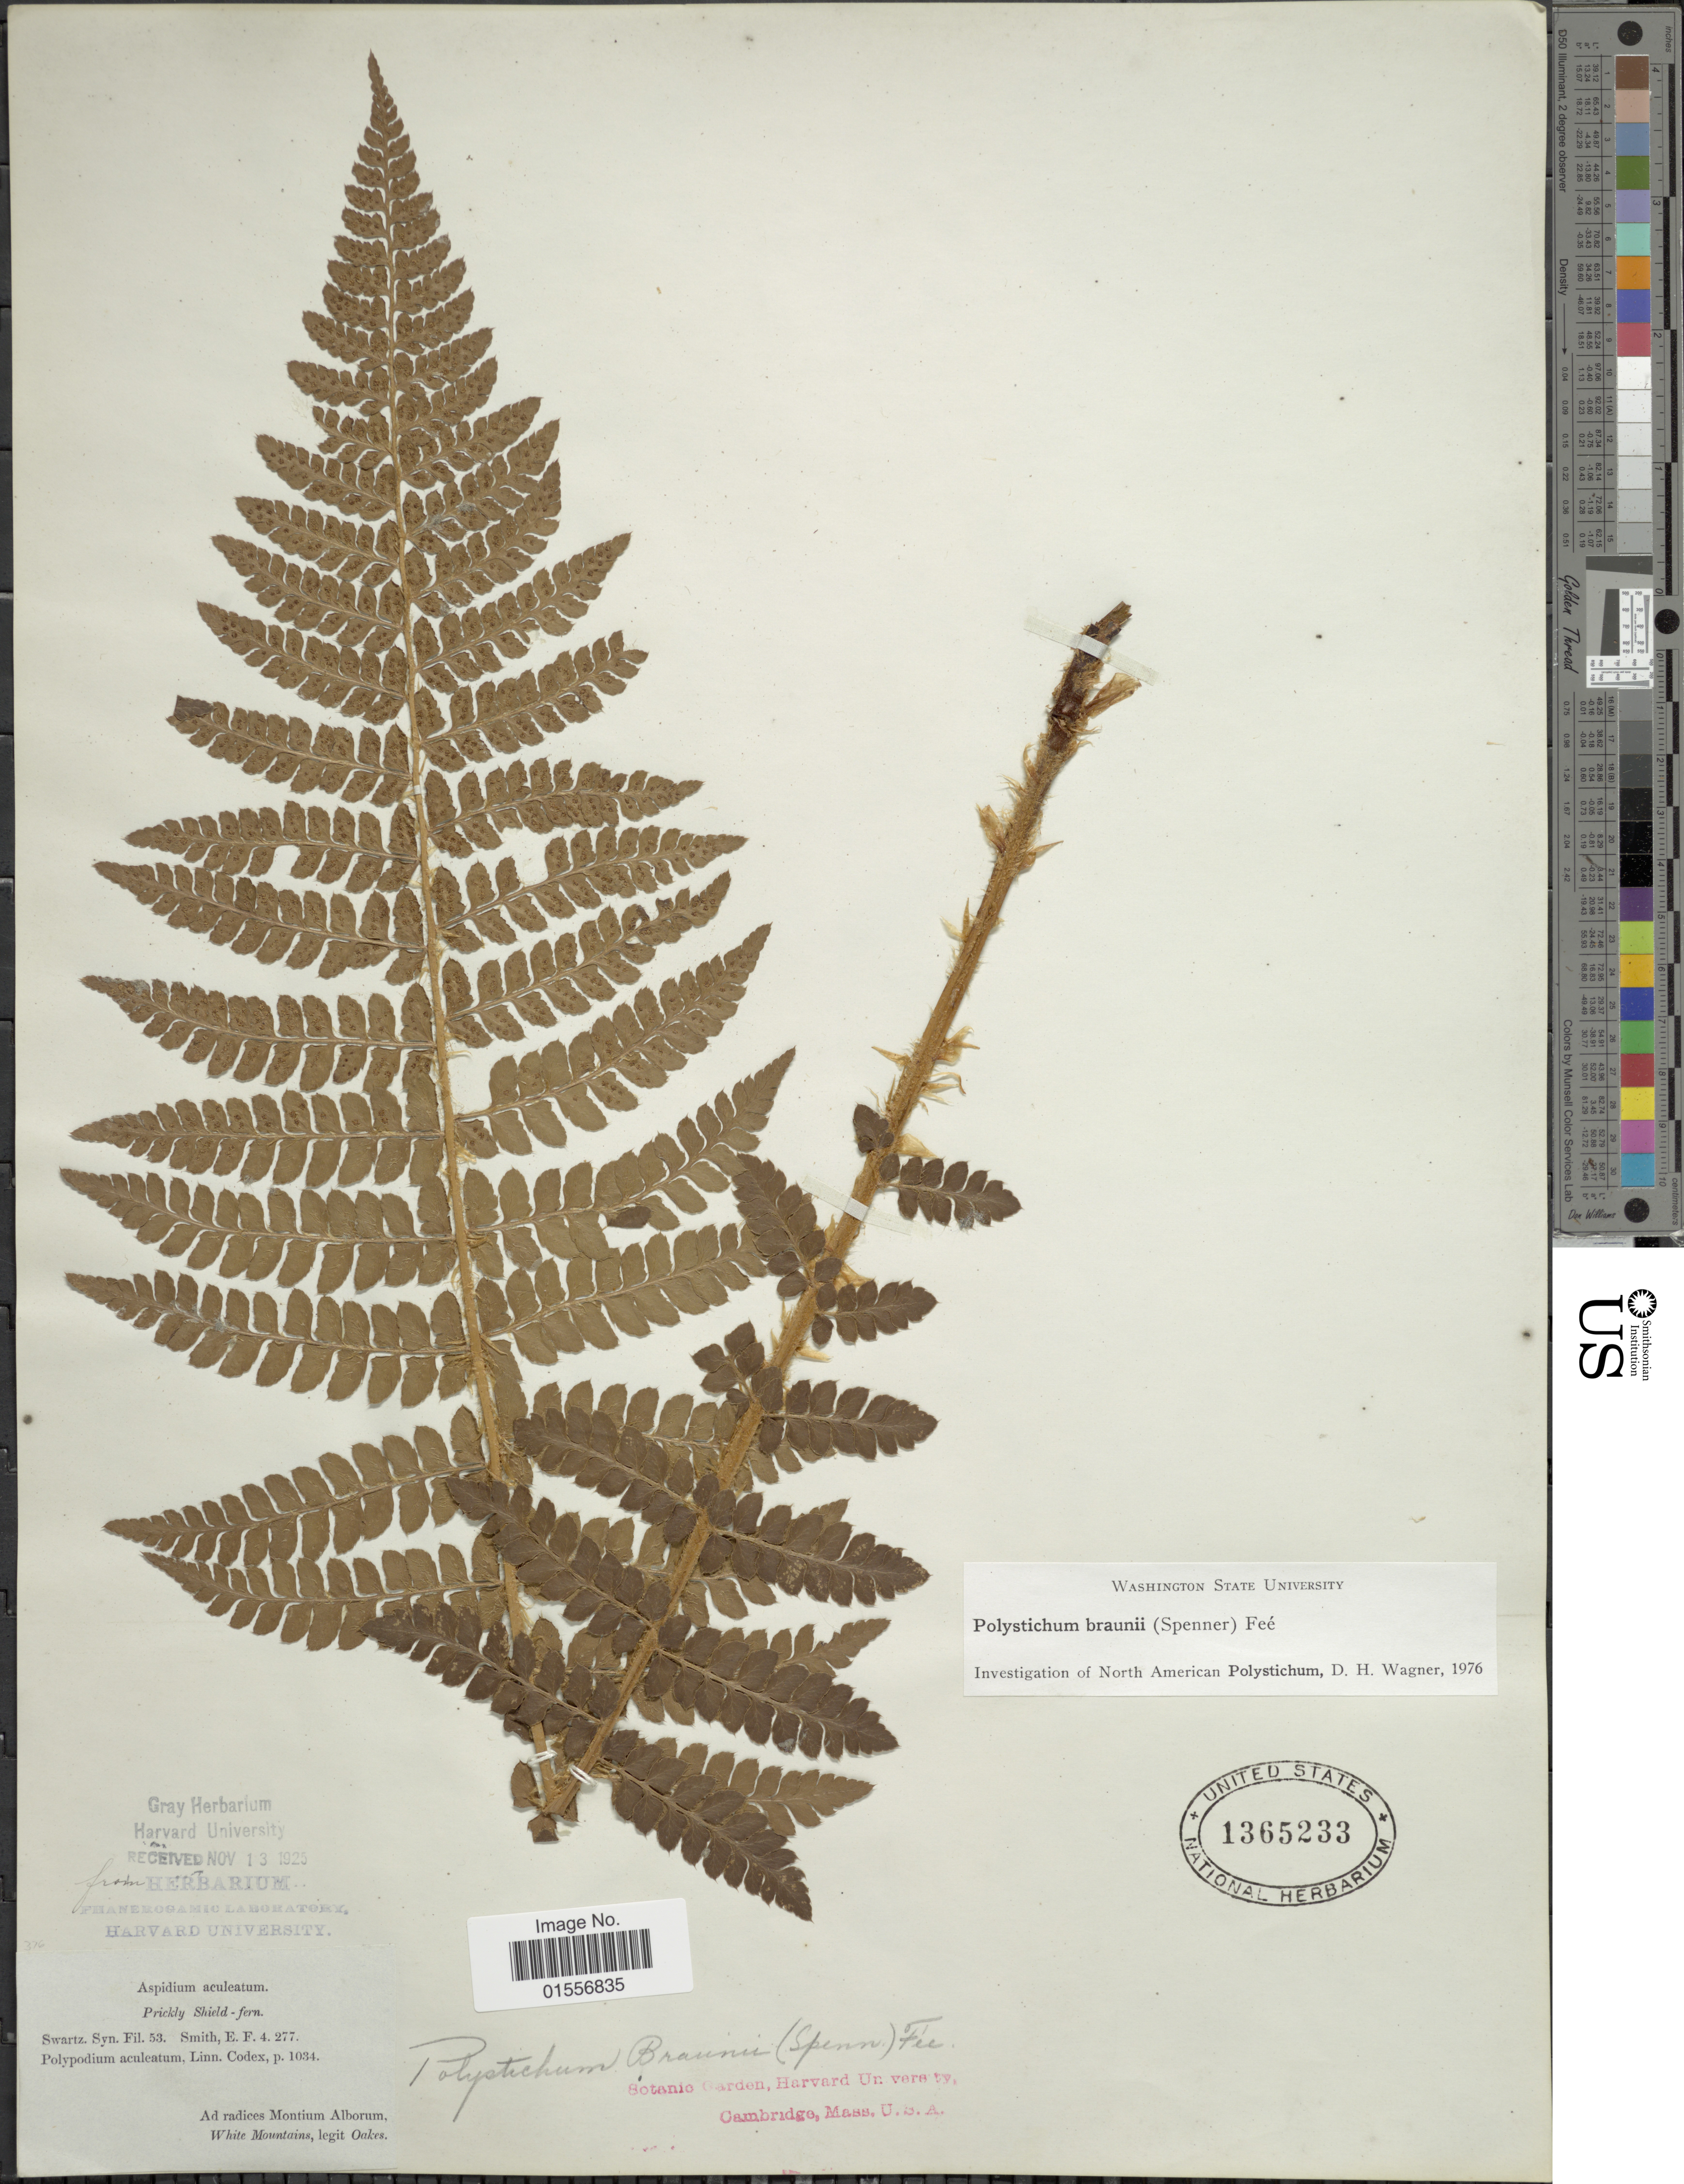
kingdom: Plantae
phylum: Tracheophyta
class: Polypodiopsida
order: Polypodiales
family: Dryopteridaceae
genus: Polystichum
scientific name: Polystichum braunii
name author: (Spenn.) Fée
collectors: -. Oakes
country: United States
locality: Ad radices Montium Alborum White Mountains.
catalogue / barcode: US 1365233